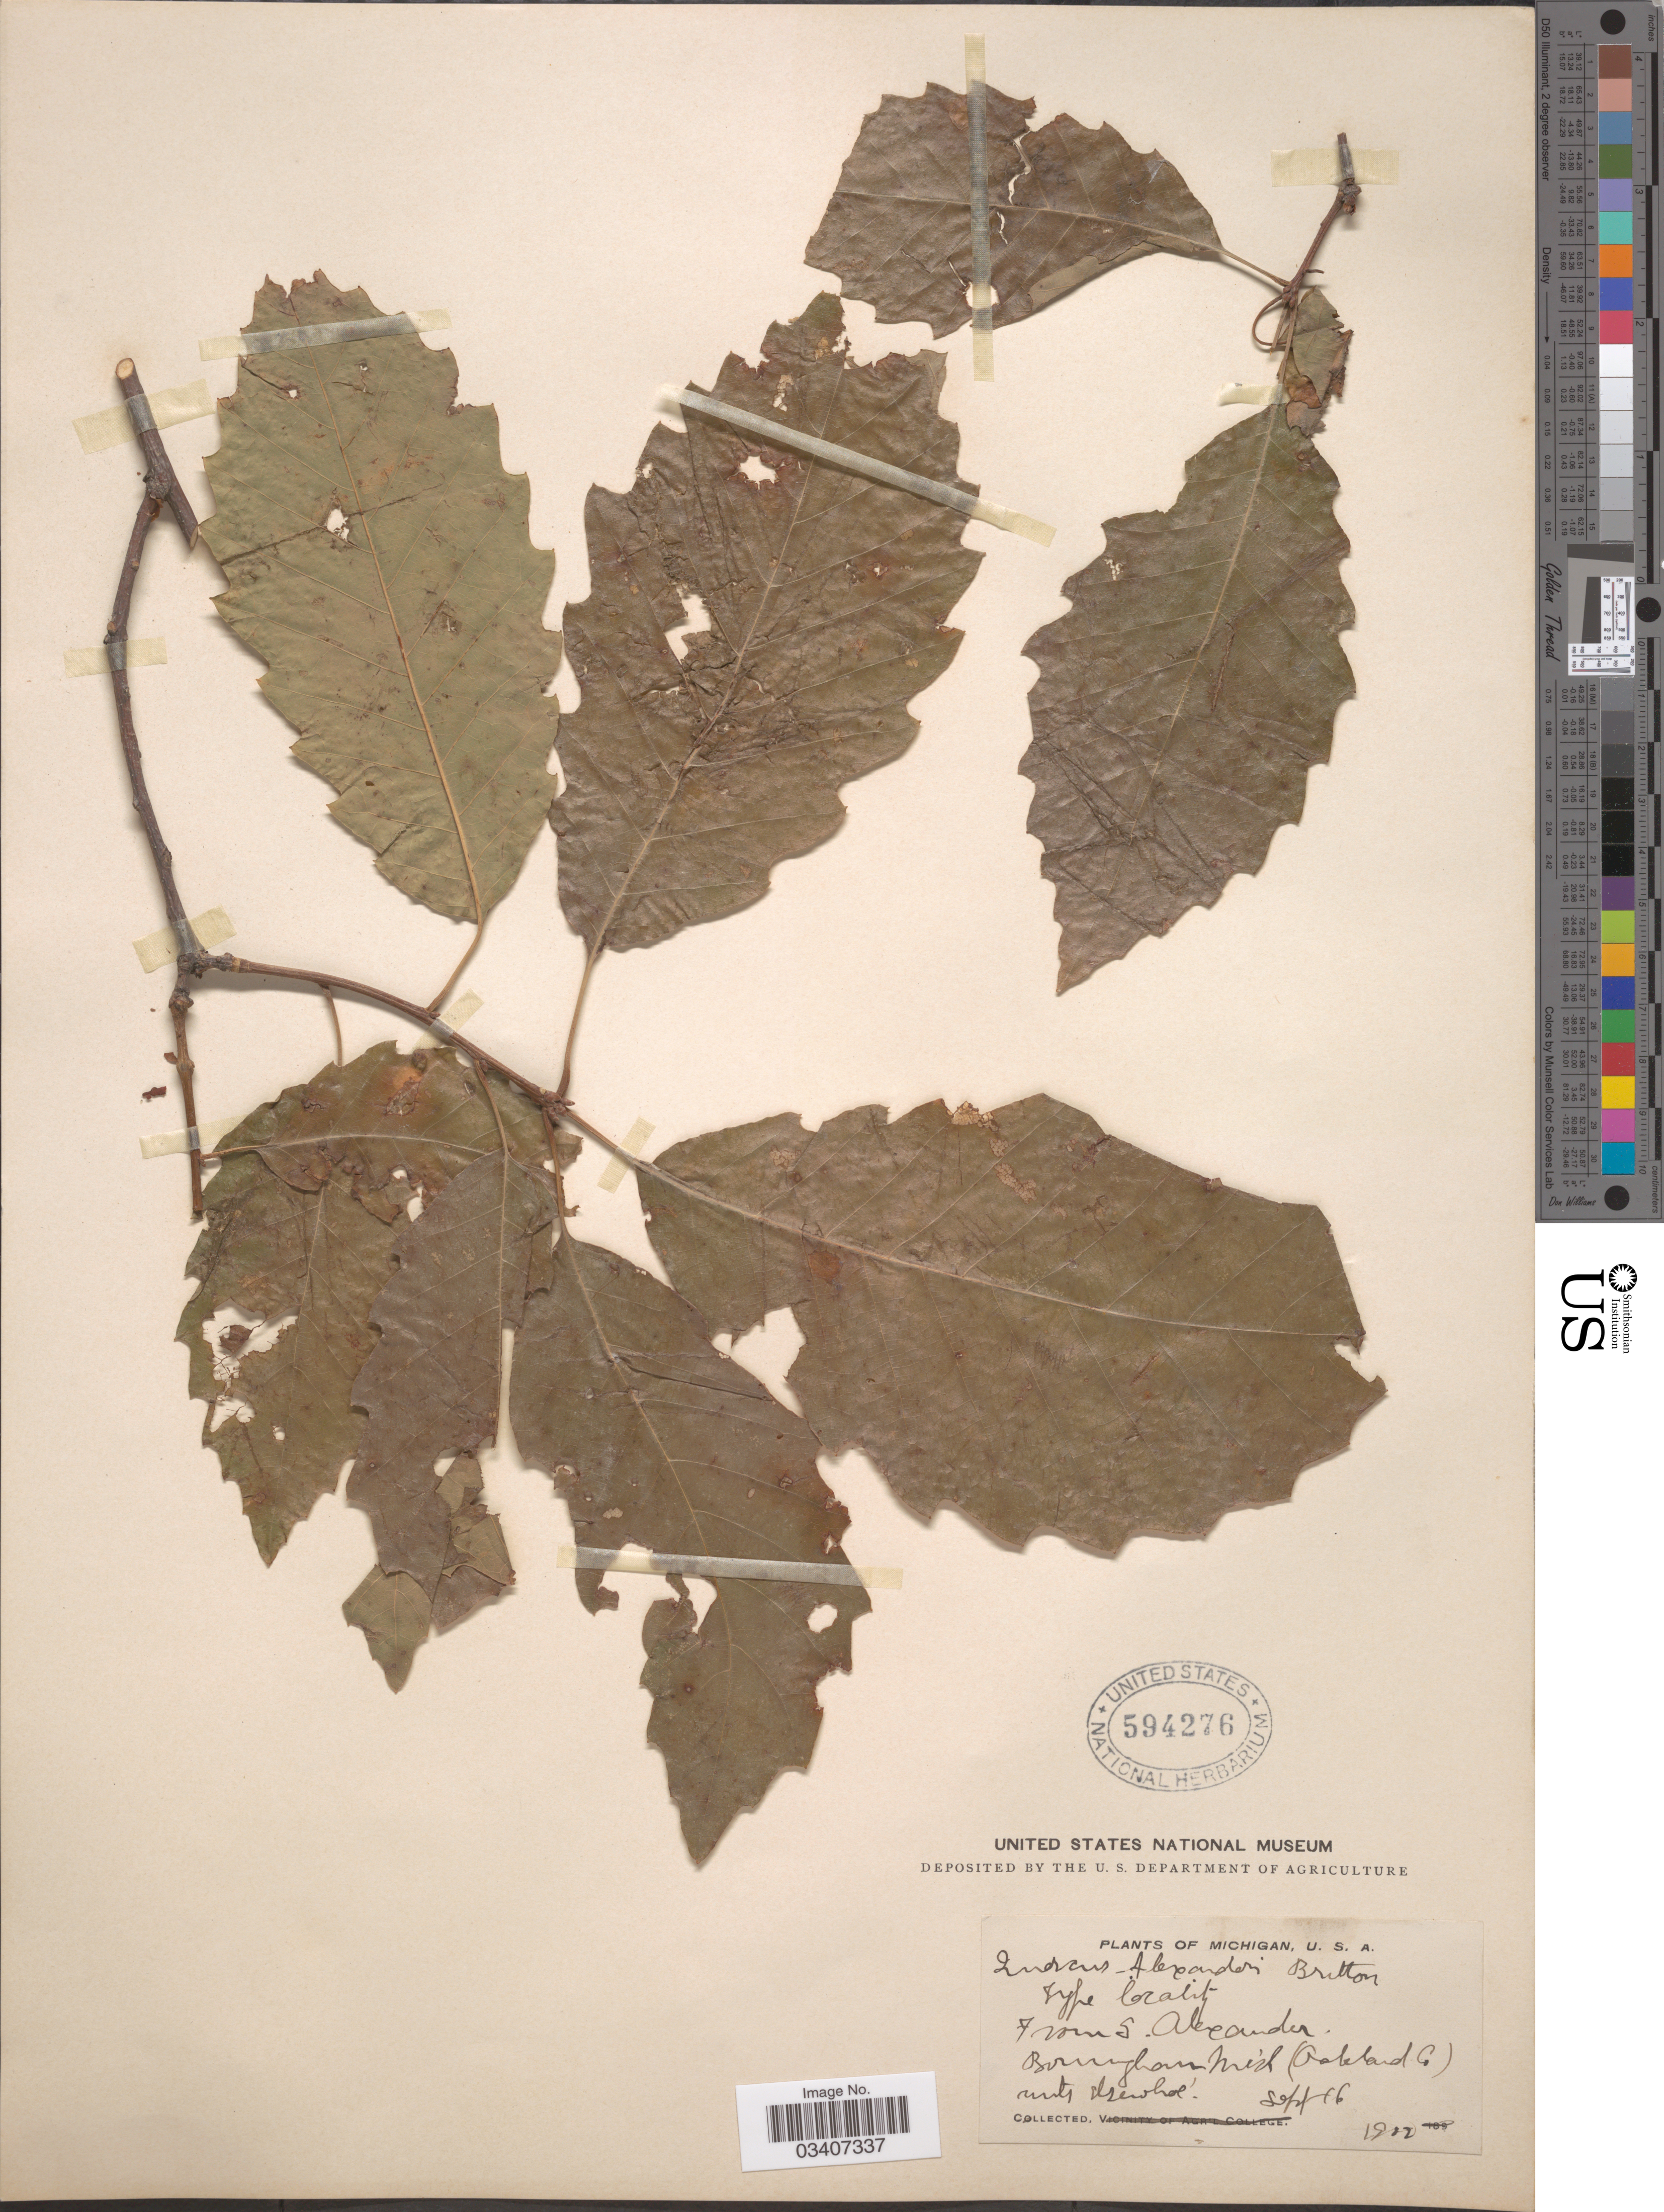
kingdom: Plantae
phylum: Tracheophyta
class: Magnoliopsida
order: Fagales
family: Fagaceae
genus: Quercus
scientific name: Quercus muehlenbergii var. alexanderi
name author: (Britton) Campb.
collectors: S. Alexander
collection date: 1902-09-16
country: United States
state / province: Michigan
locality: U.S.A. Birmingham (Oakland Co).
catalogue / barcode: US 594276